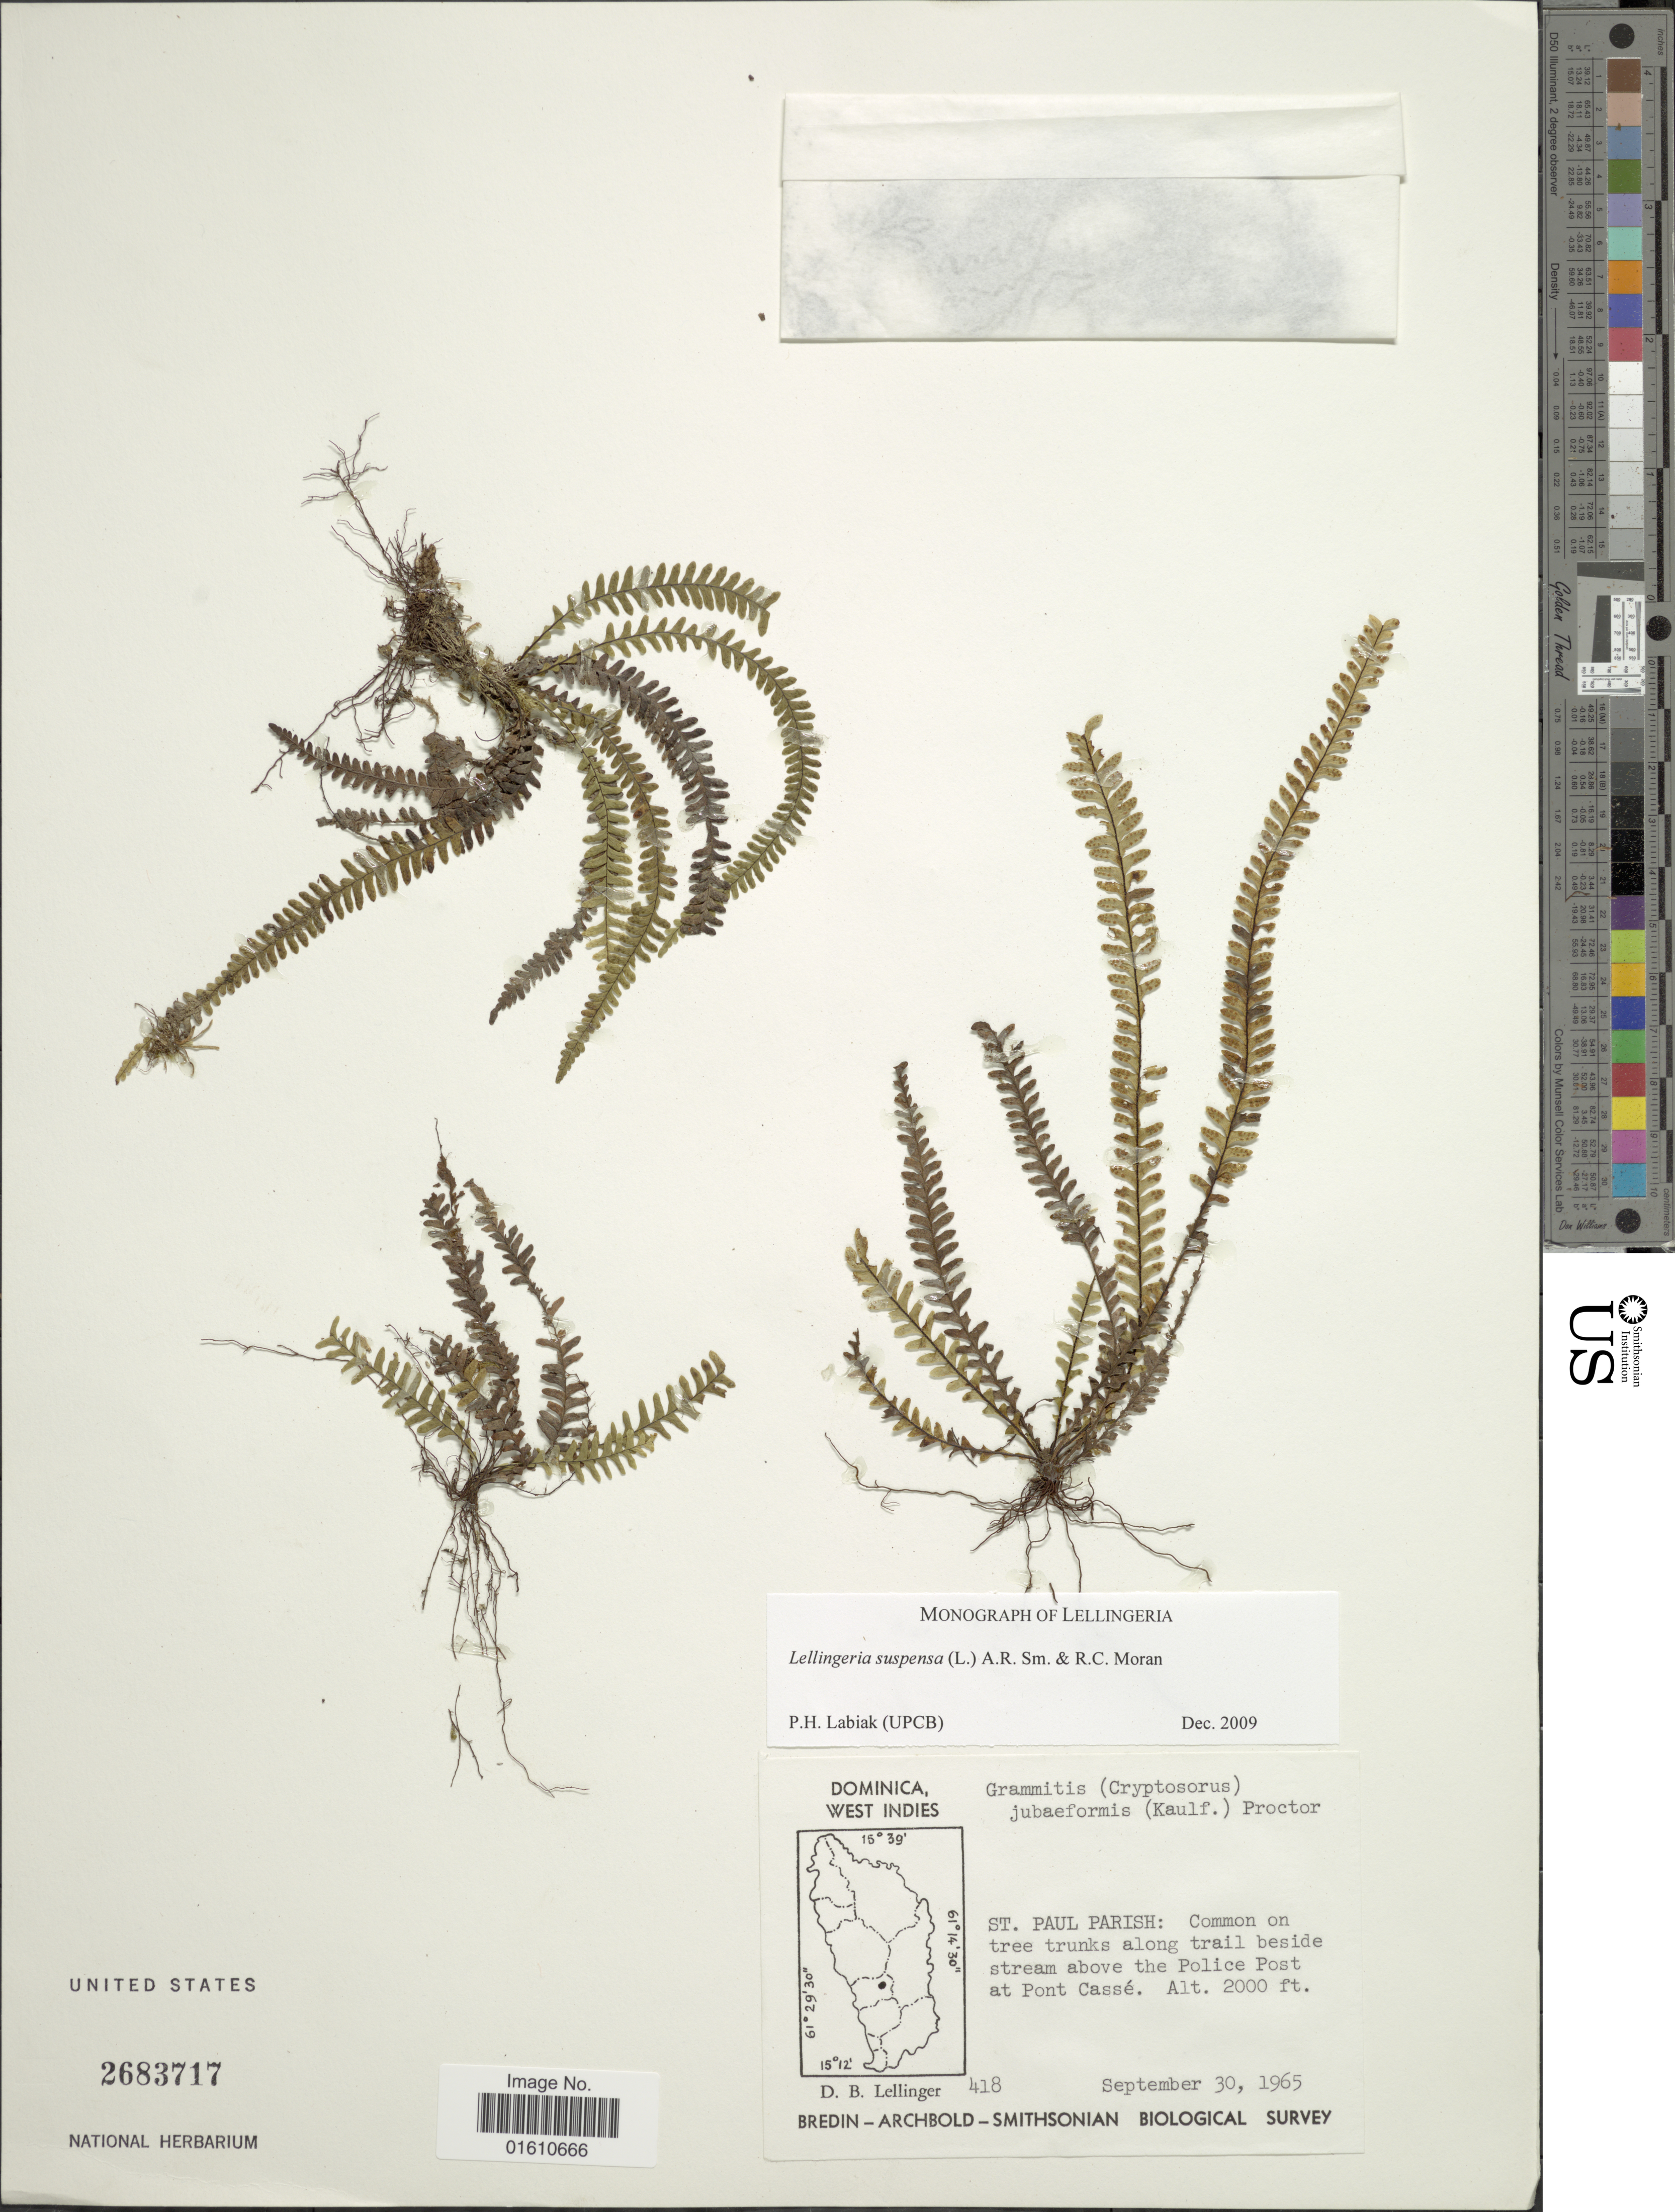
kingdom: Plantae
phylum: Tracheophyta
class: Polypodiopsida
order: Polypodiales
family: Polypodiaceae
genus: Lellingeria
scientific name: Lellingeria suspensa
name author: (L.) A.R. Sm. & R.C. Moran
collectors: D. B. Lellinger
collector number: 418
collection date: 1965-09-30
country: Dominica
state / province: St. Paul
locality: Dominica, West Indies, St. Paul Parish: common on tree trunks along trail beside stream above the Police Post at Pont Casse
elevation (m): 610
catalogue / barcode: US 2683717